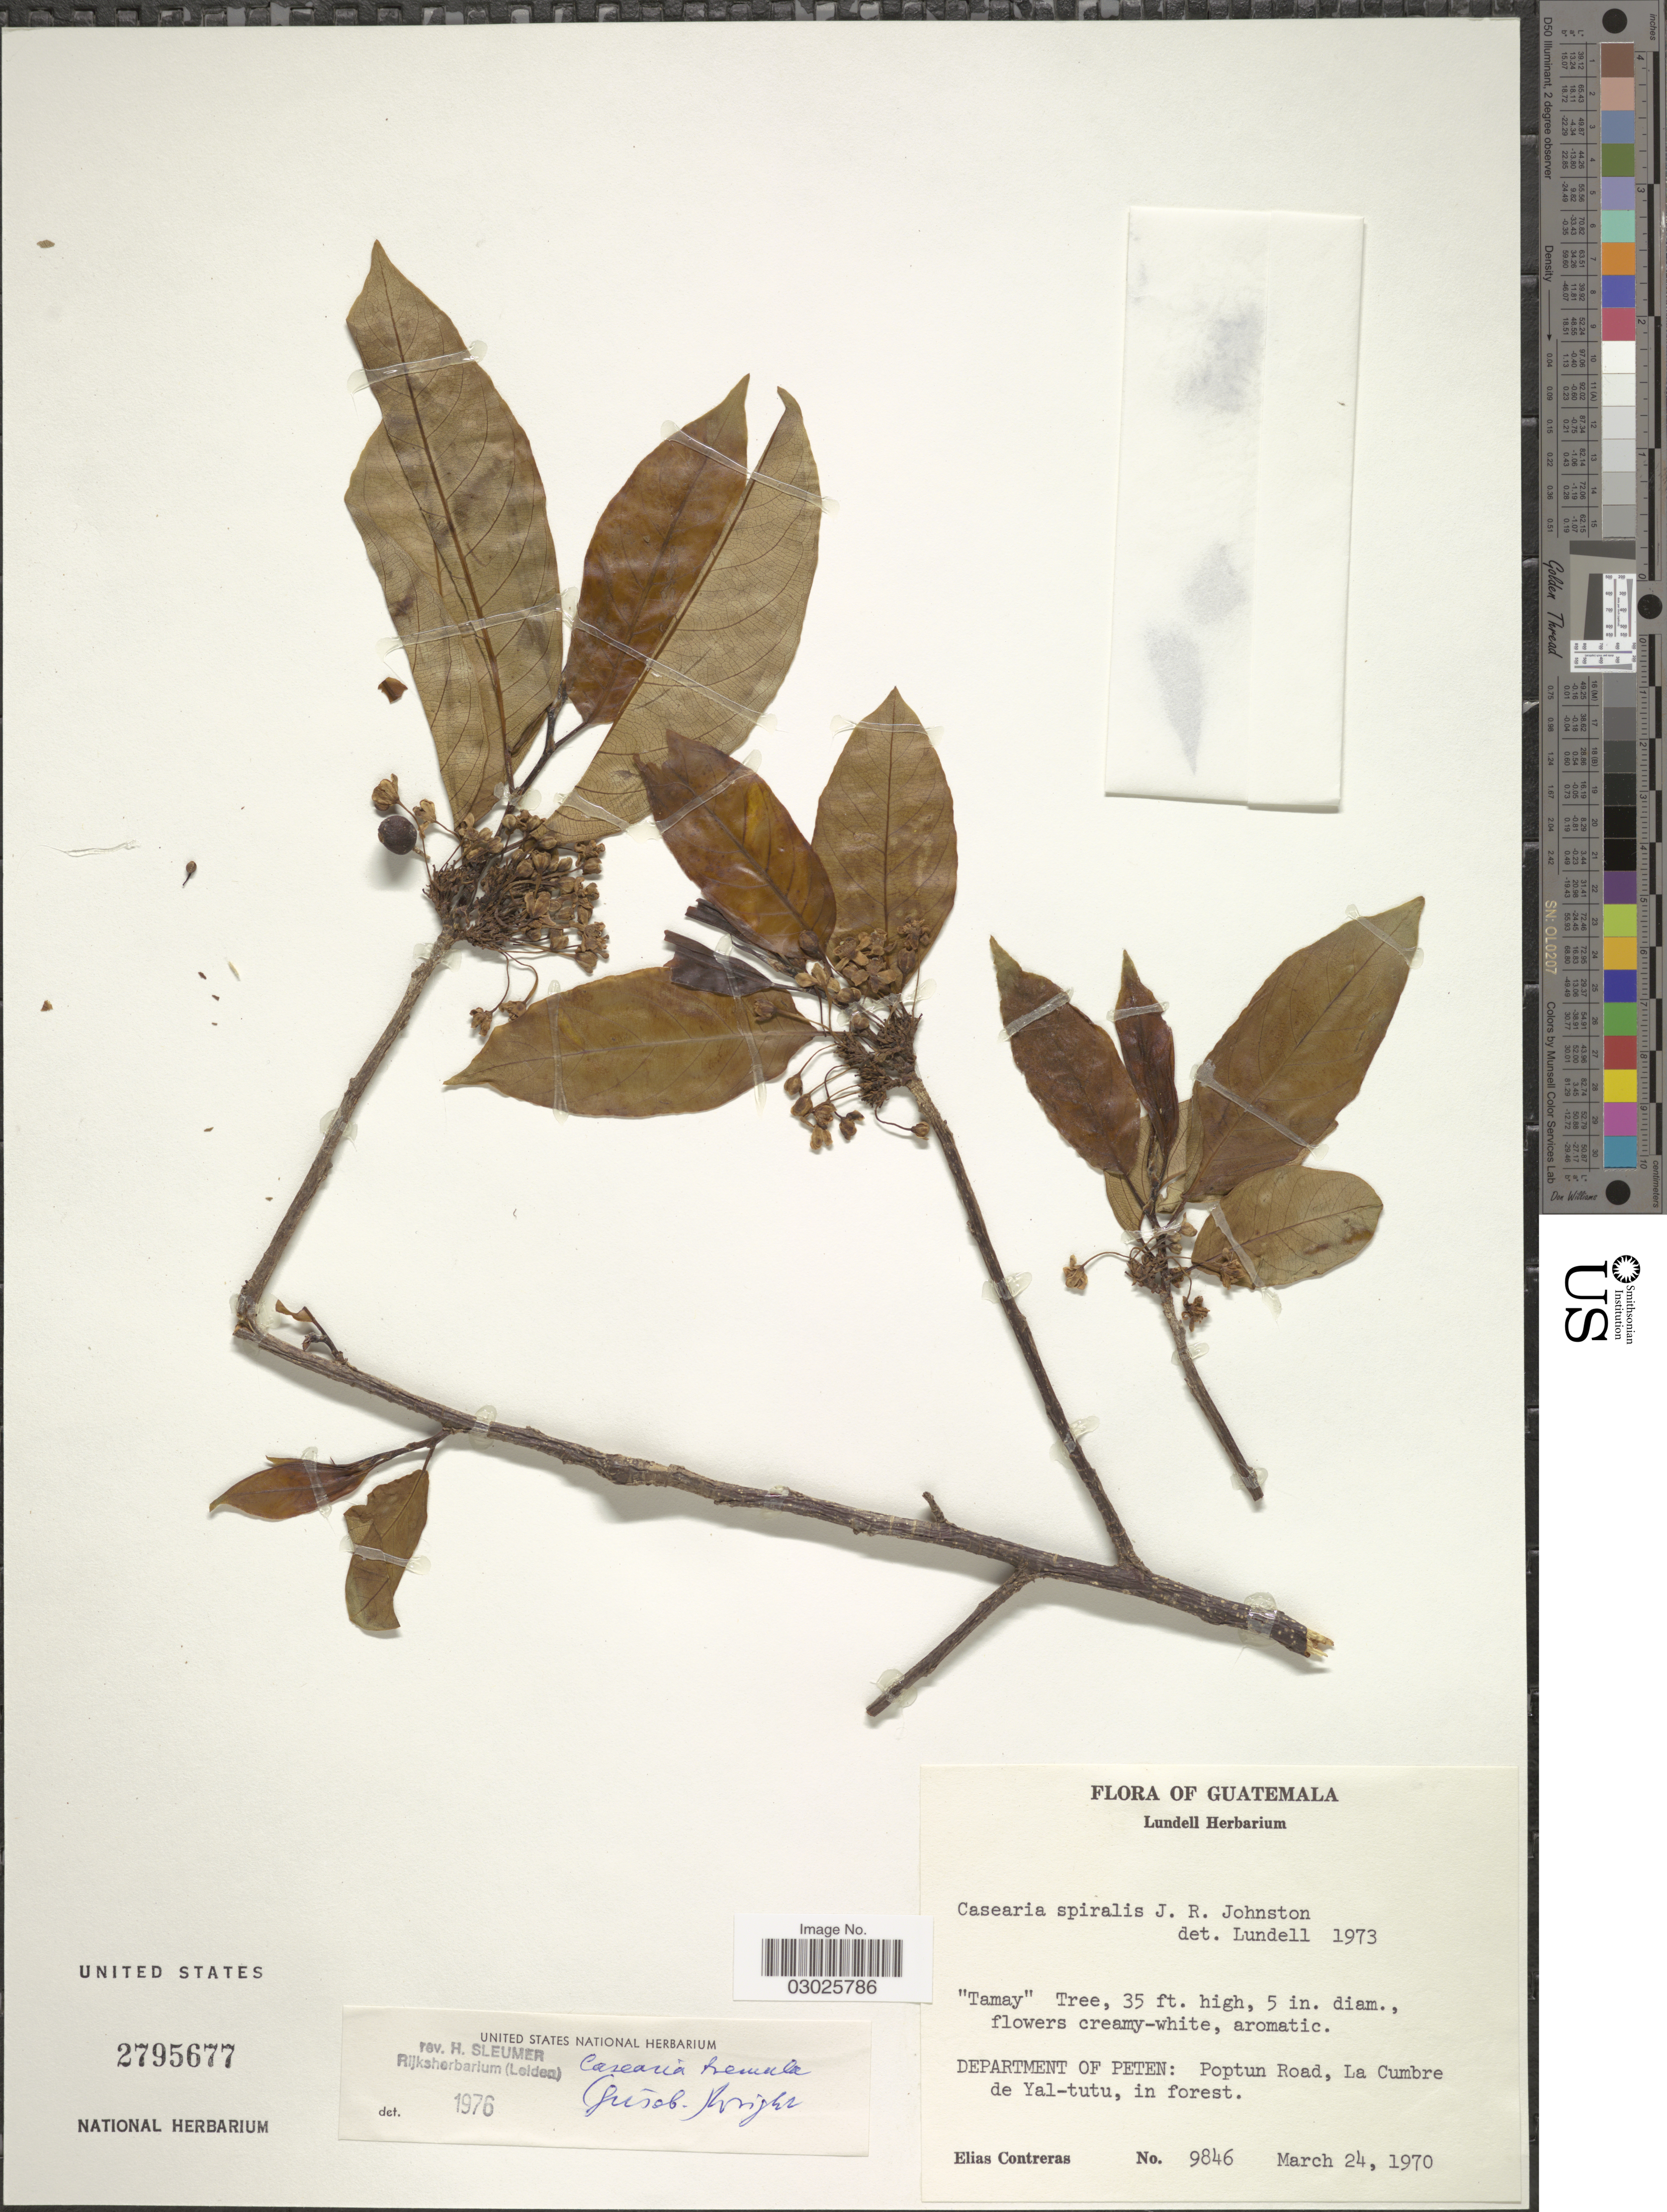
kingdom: Plantae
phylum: Tracheophyta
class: Magnoliopsida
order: Malpighiales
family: Salicaceae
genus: Casearia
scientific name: Casearia tremula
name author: (Griseb.) Griseb. ex C. Wright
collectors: E. Contreras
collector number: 9846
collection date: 1970-03-24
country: Guatemala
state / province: El Petén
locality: Department of Peten: Poptun Road, La Cumbre de Yal-tutu, in forest.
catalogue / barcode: US 2795677